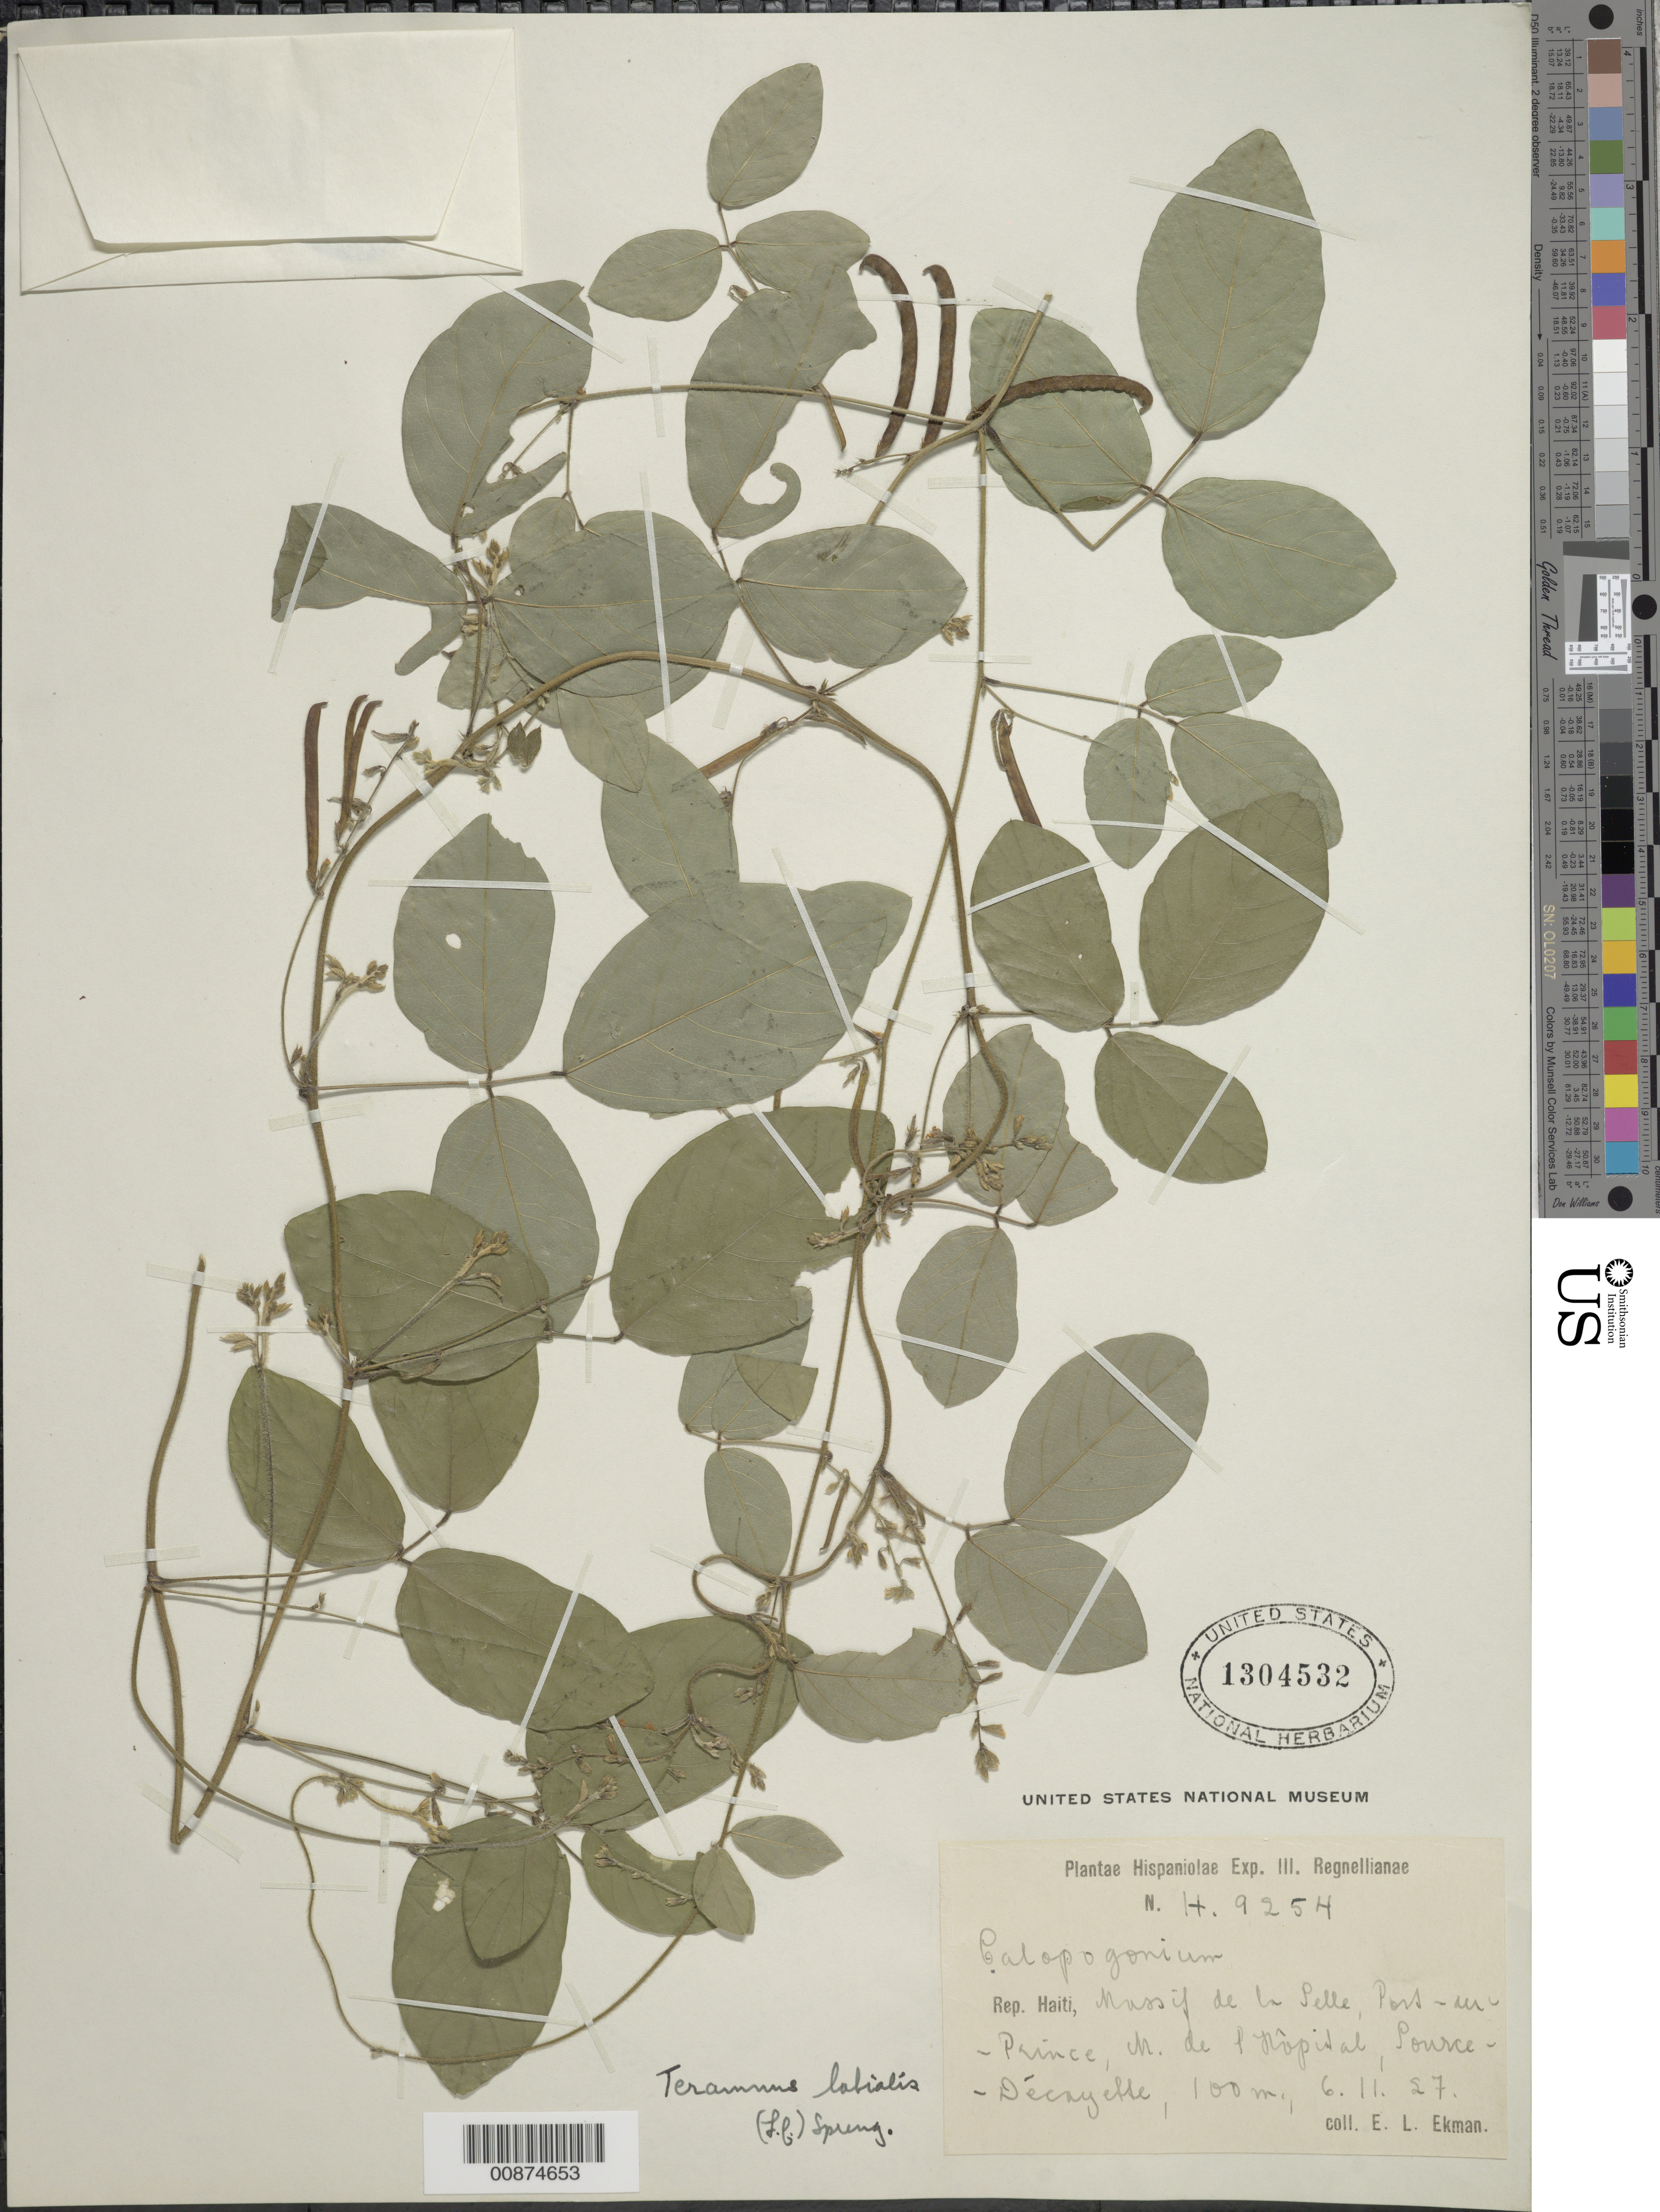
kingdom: Plantae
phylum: Tracheophyta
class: Magnoliopsida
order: Fabales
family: Fabaceae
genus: Teramnus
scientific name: Teramnus labialis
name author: (L. f.) Spreng.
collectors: E. L. Ekman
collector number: H 9254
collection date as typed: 06 Nov 1927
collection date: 1927-11-06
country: Haiti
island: Hispaniola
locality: Massif de la Selle, Port-au-Prince, M. de l'Hôpital, Source-Décayette.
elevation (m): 100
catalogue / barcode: US 1304532